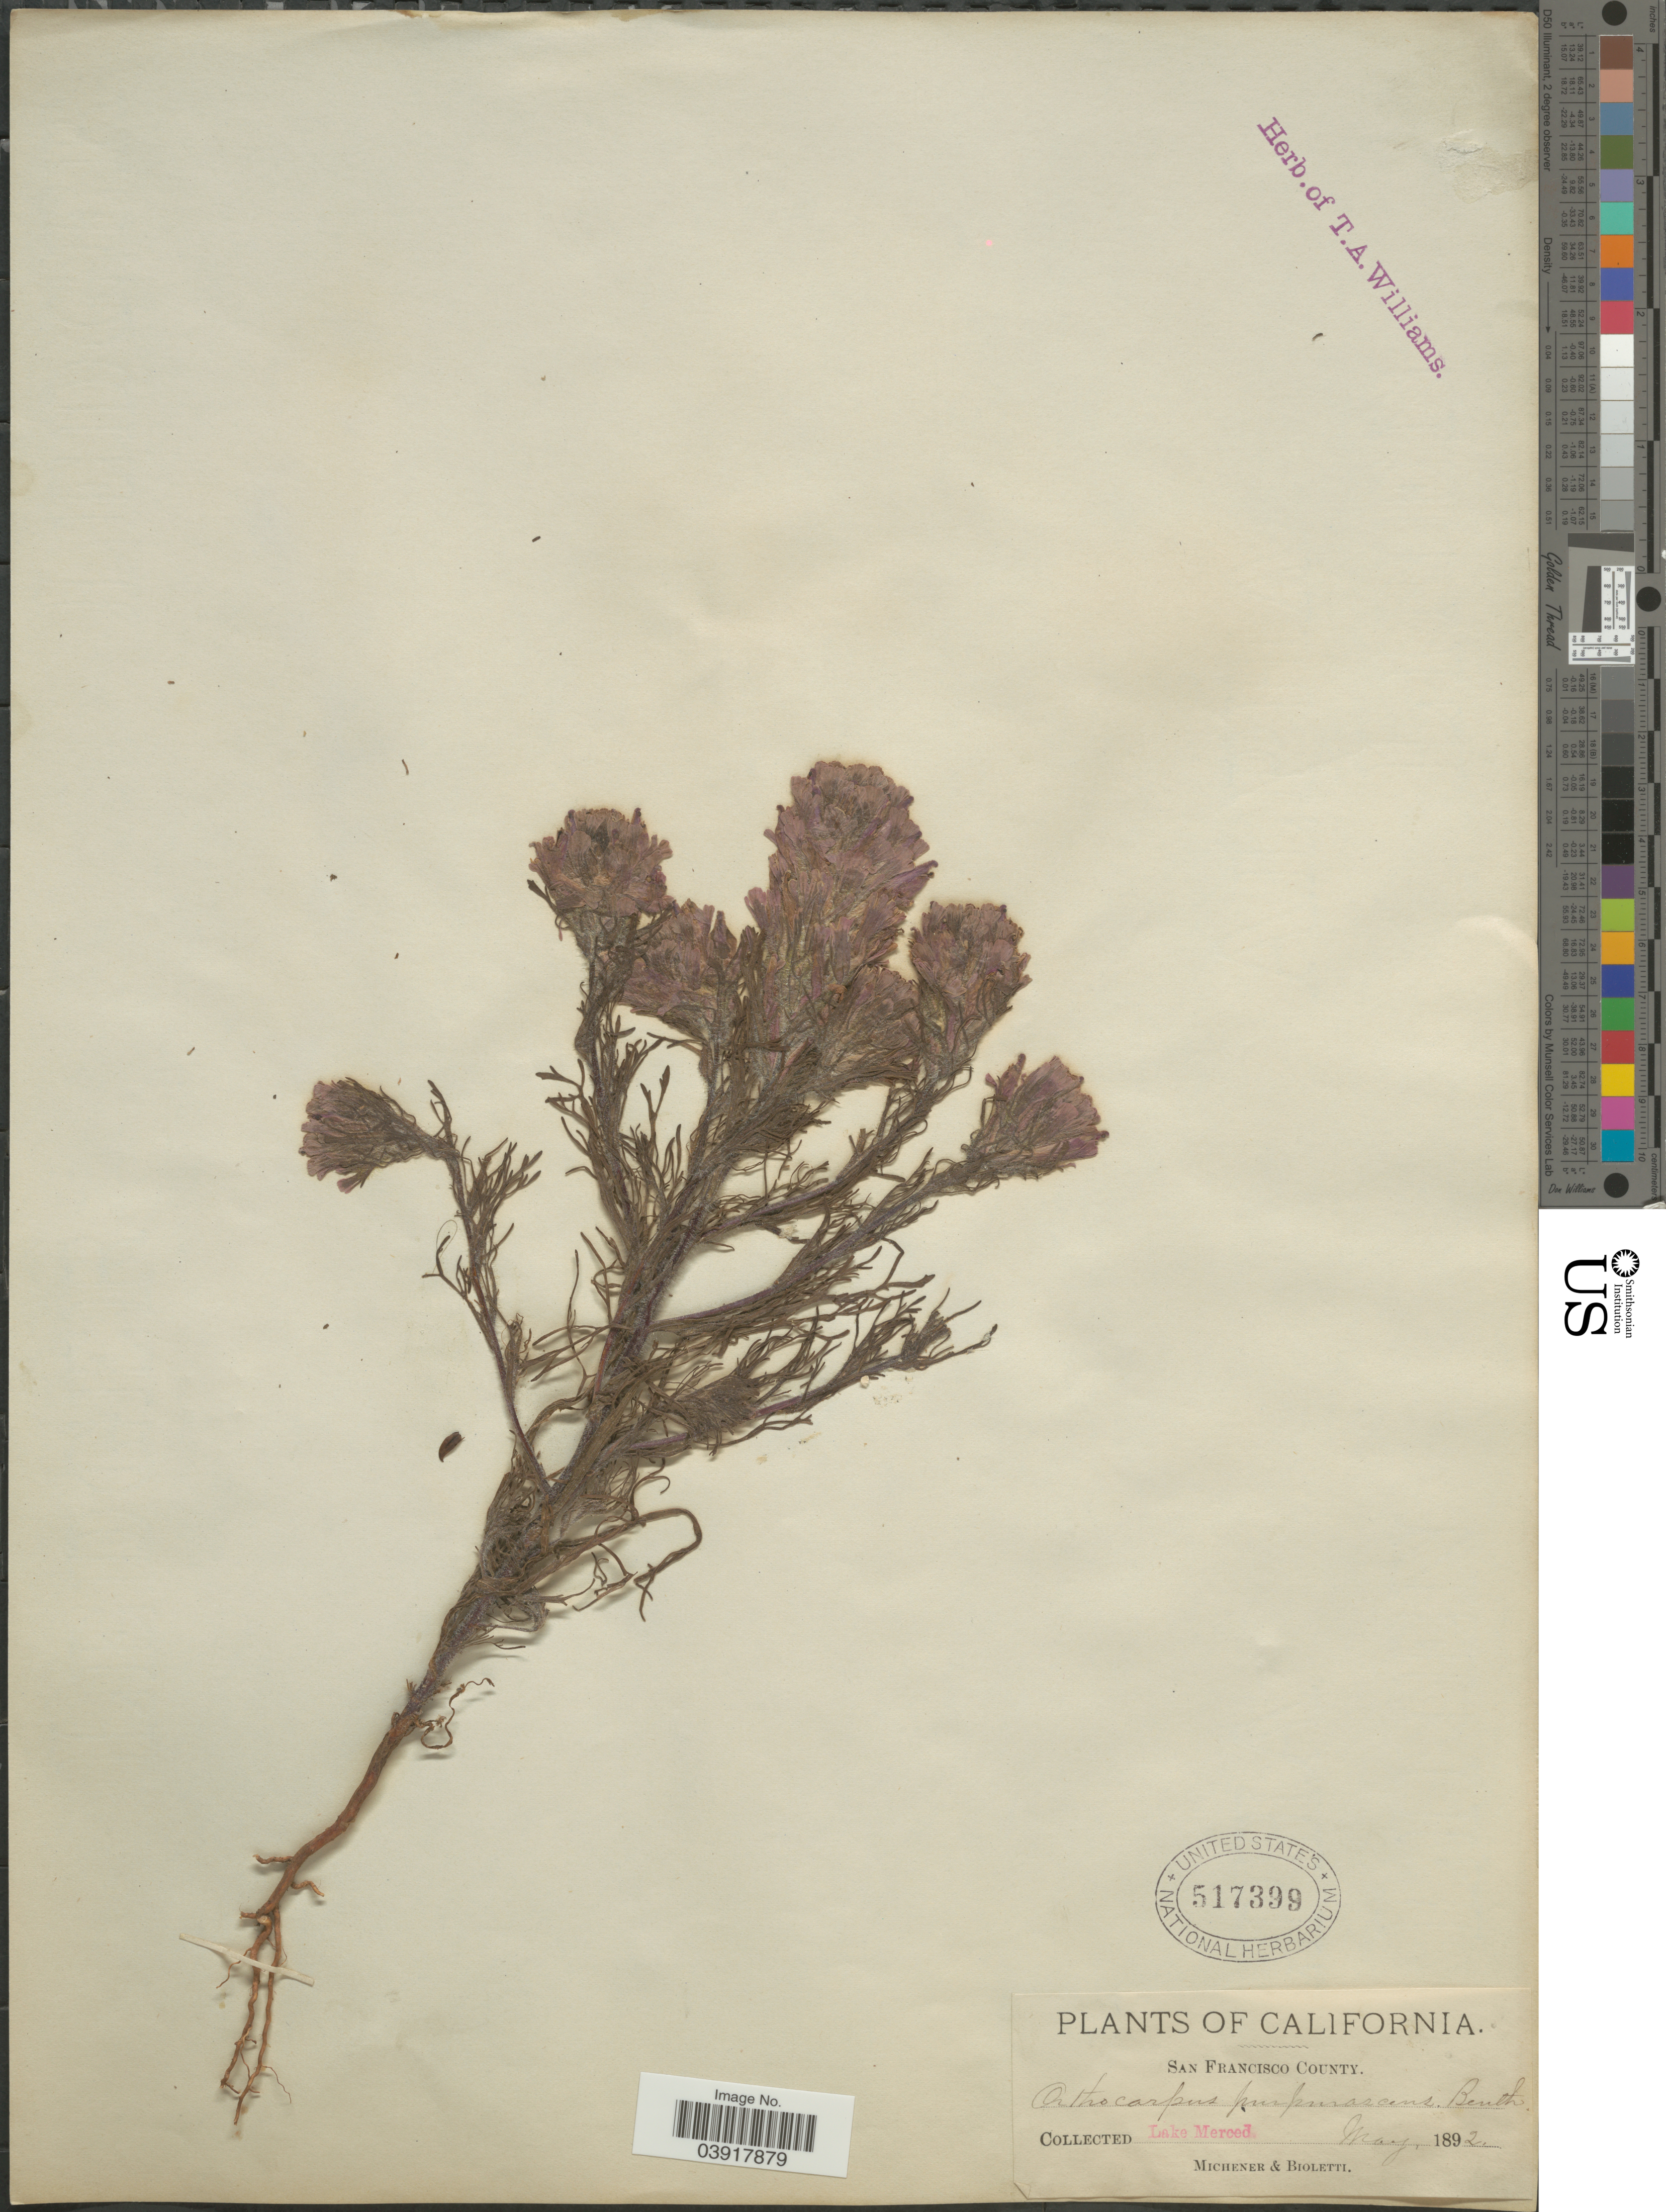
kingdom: Plantae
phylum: Tracheophyta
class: Magnoliopsida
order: Lamiales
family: Orobanchaceae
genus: Orthocarpus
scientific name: Orthocarpus purpurascens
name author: Benth.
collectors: -. Michener & -- Bioletti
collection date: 1892-05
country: United States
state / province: California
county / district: San Francisco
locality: San Francisco County. Lake Merced.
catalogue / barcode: US 517399